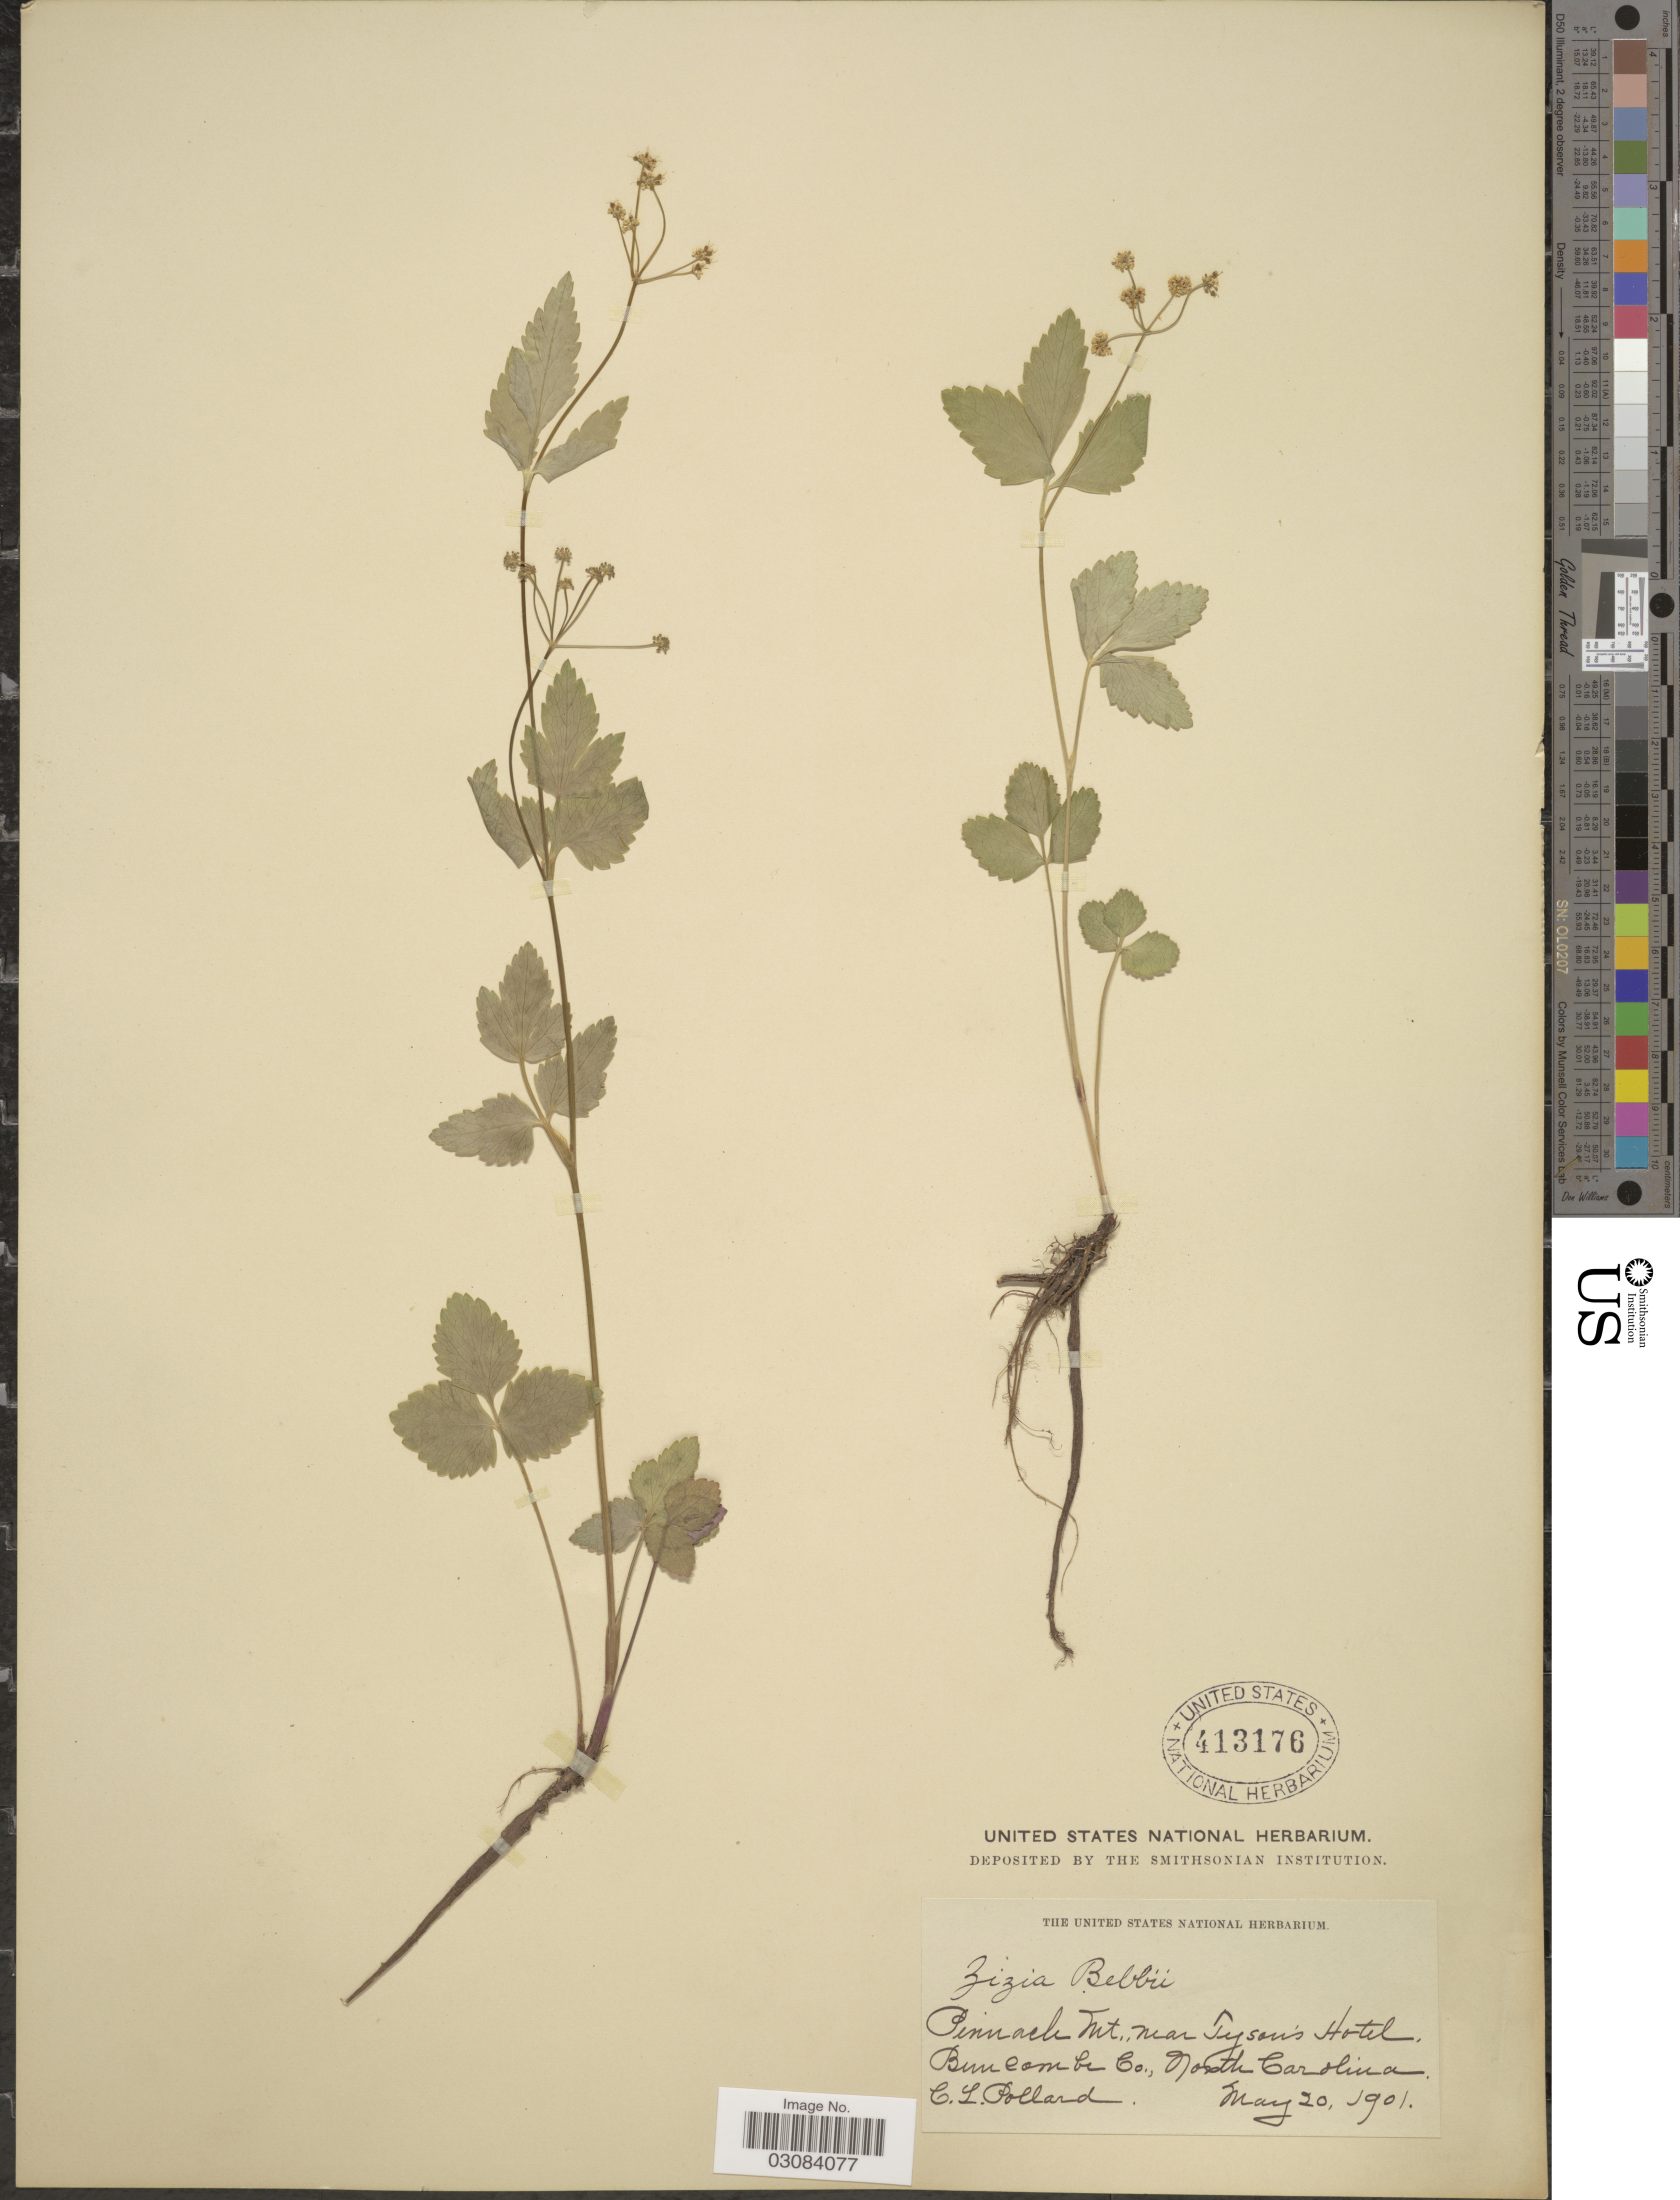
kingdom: Plantae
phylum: Tracheophyta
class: Magnoliopsida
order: Apiales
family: Apiaceae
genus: Zizia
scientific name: Zizia bebbii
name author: (J.M. Coult. & Rose) Britton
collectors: C. L. Pollard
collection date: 1901-05-20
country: United States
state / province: North Carolina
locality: Pinnack Mt., near Tyson's Hotel. Buncombe Co.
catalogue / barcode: US 413176